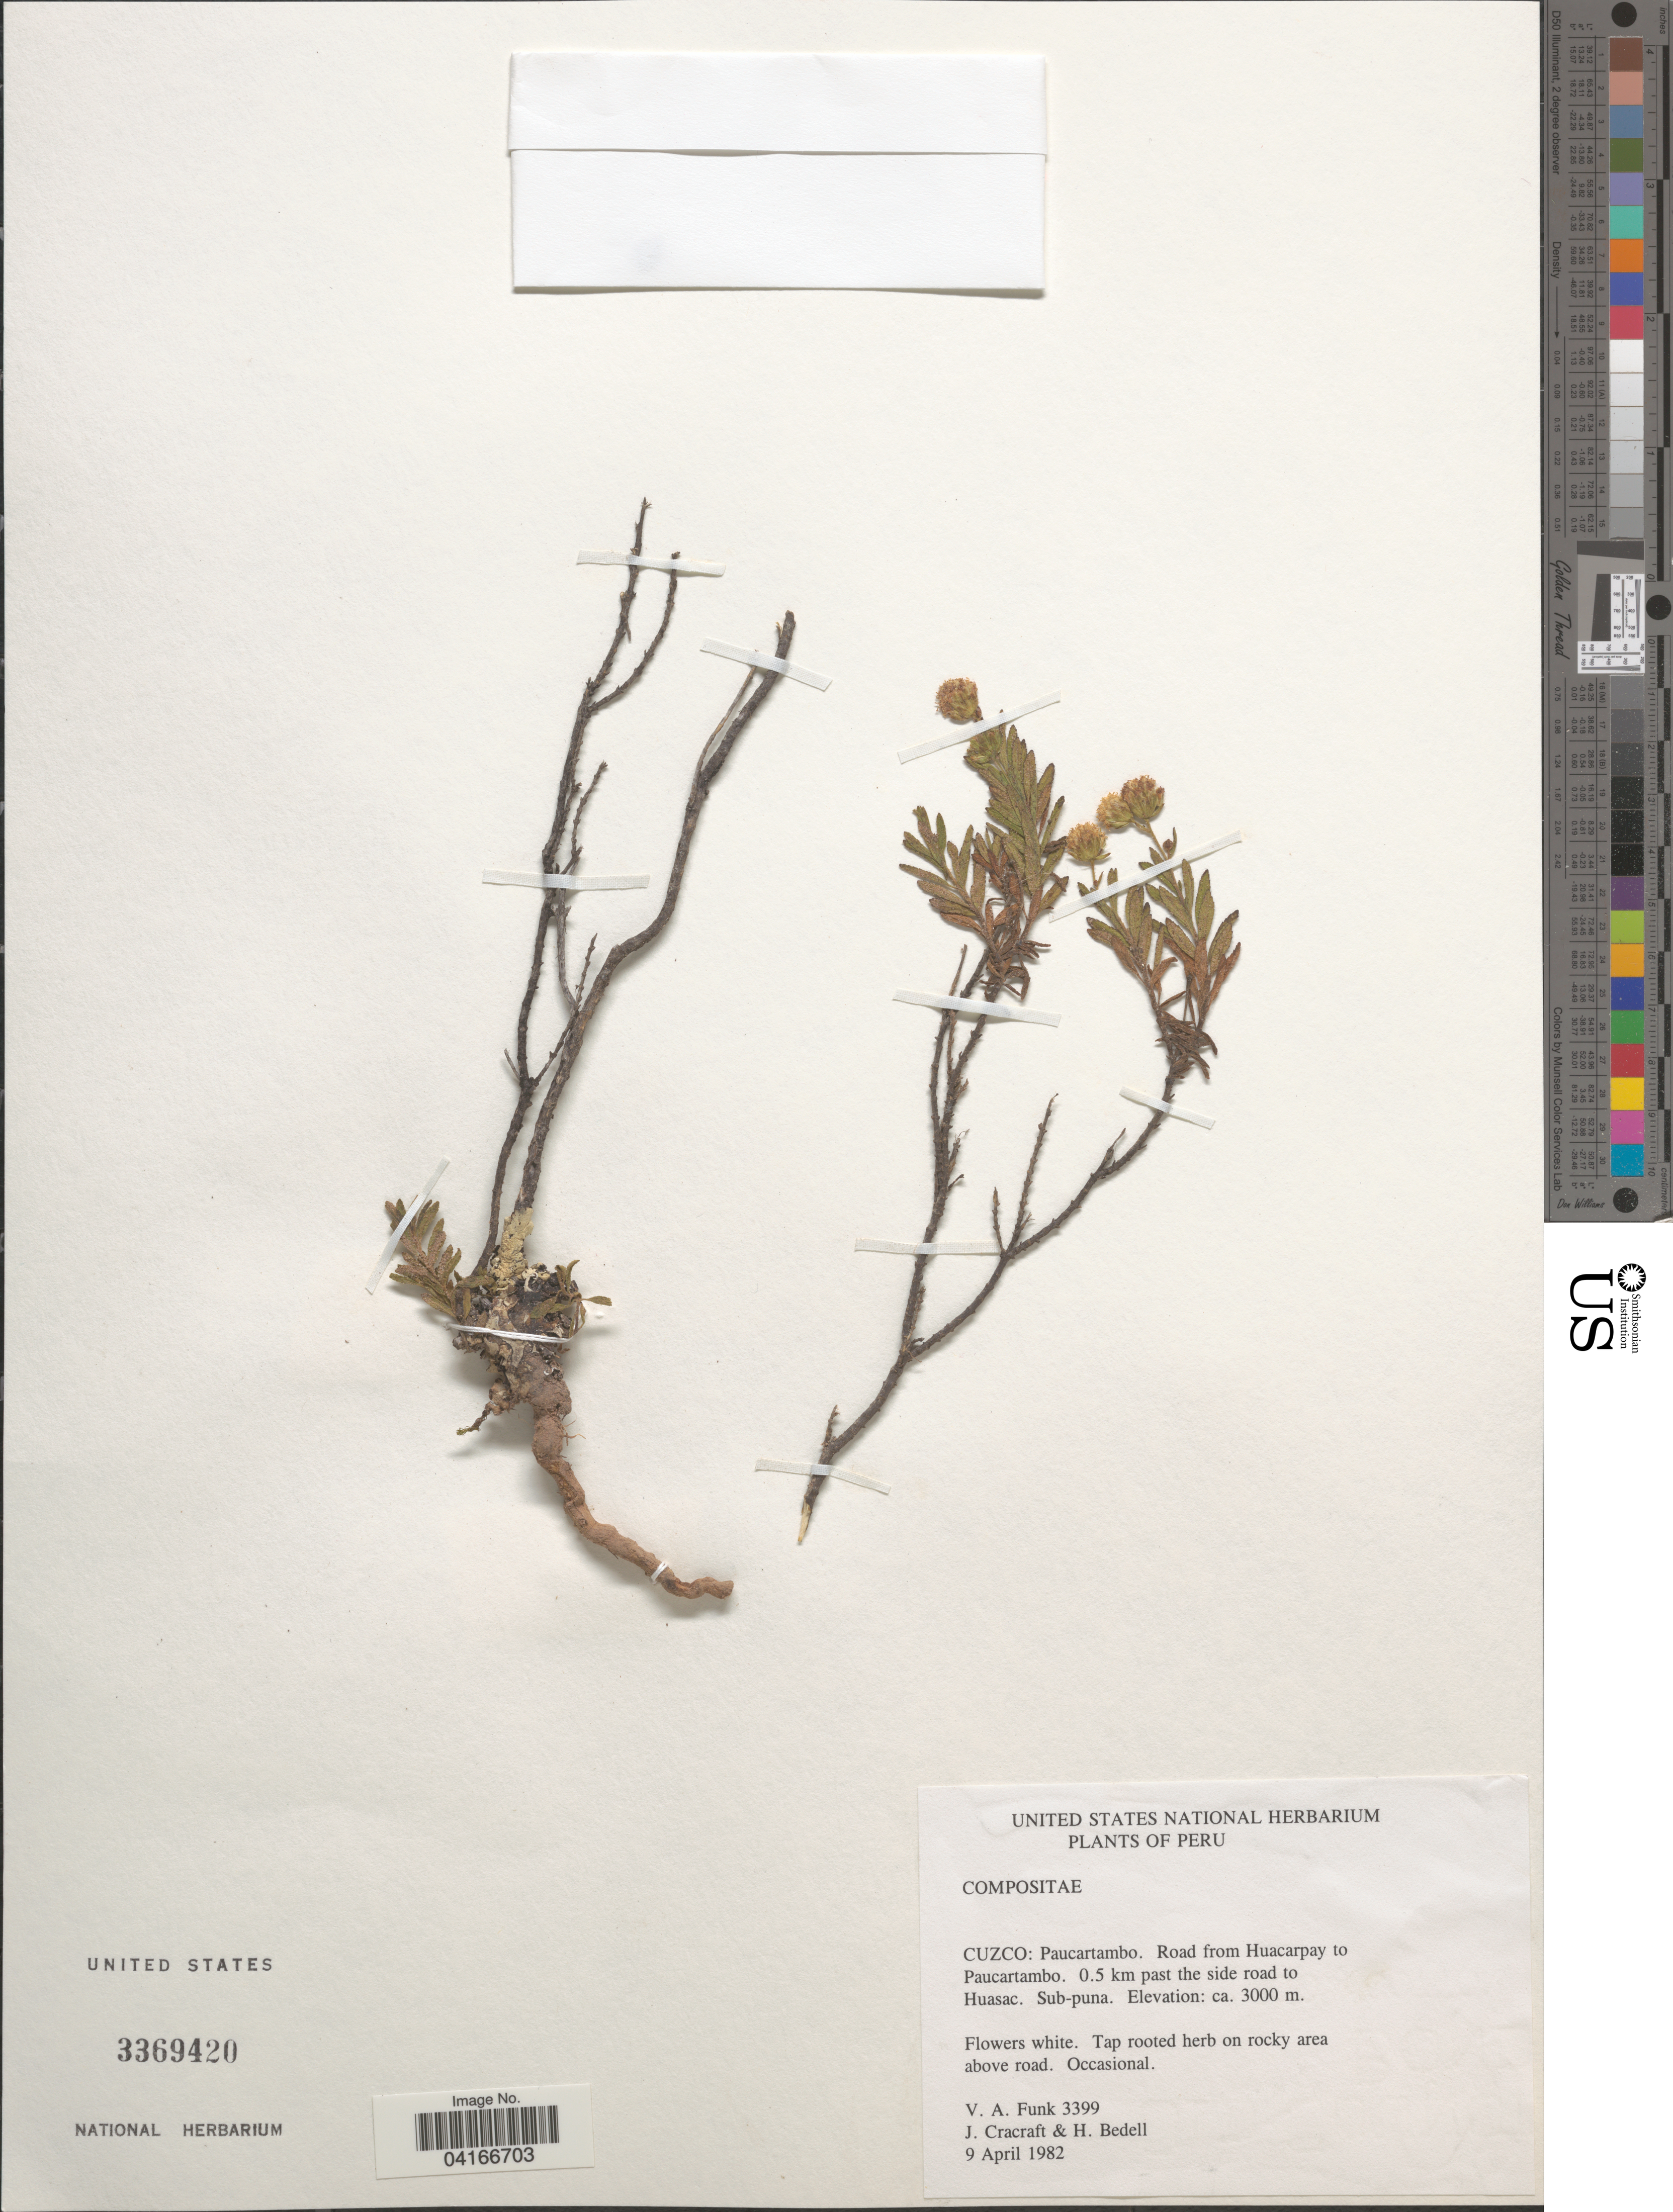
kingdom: Plantae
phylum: Tracheophyta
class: Magnoliopsida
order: Asterales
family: Asteraceae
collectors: V. Funk, J. L. Cracraft & H. Bedell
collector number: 3399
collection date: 1982-04-09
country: Peru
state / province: Cusco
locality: Cuzco: Paucartambo. Road from Huacarpay to Paucartambo. 0.5 km past the side road to Huasac. Sub-puna.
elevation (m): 3000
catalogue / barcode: US 3369420